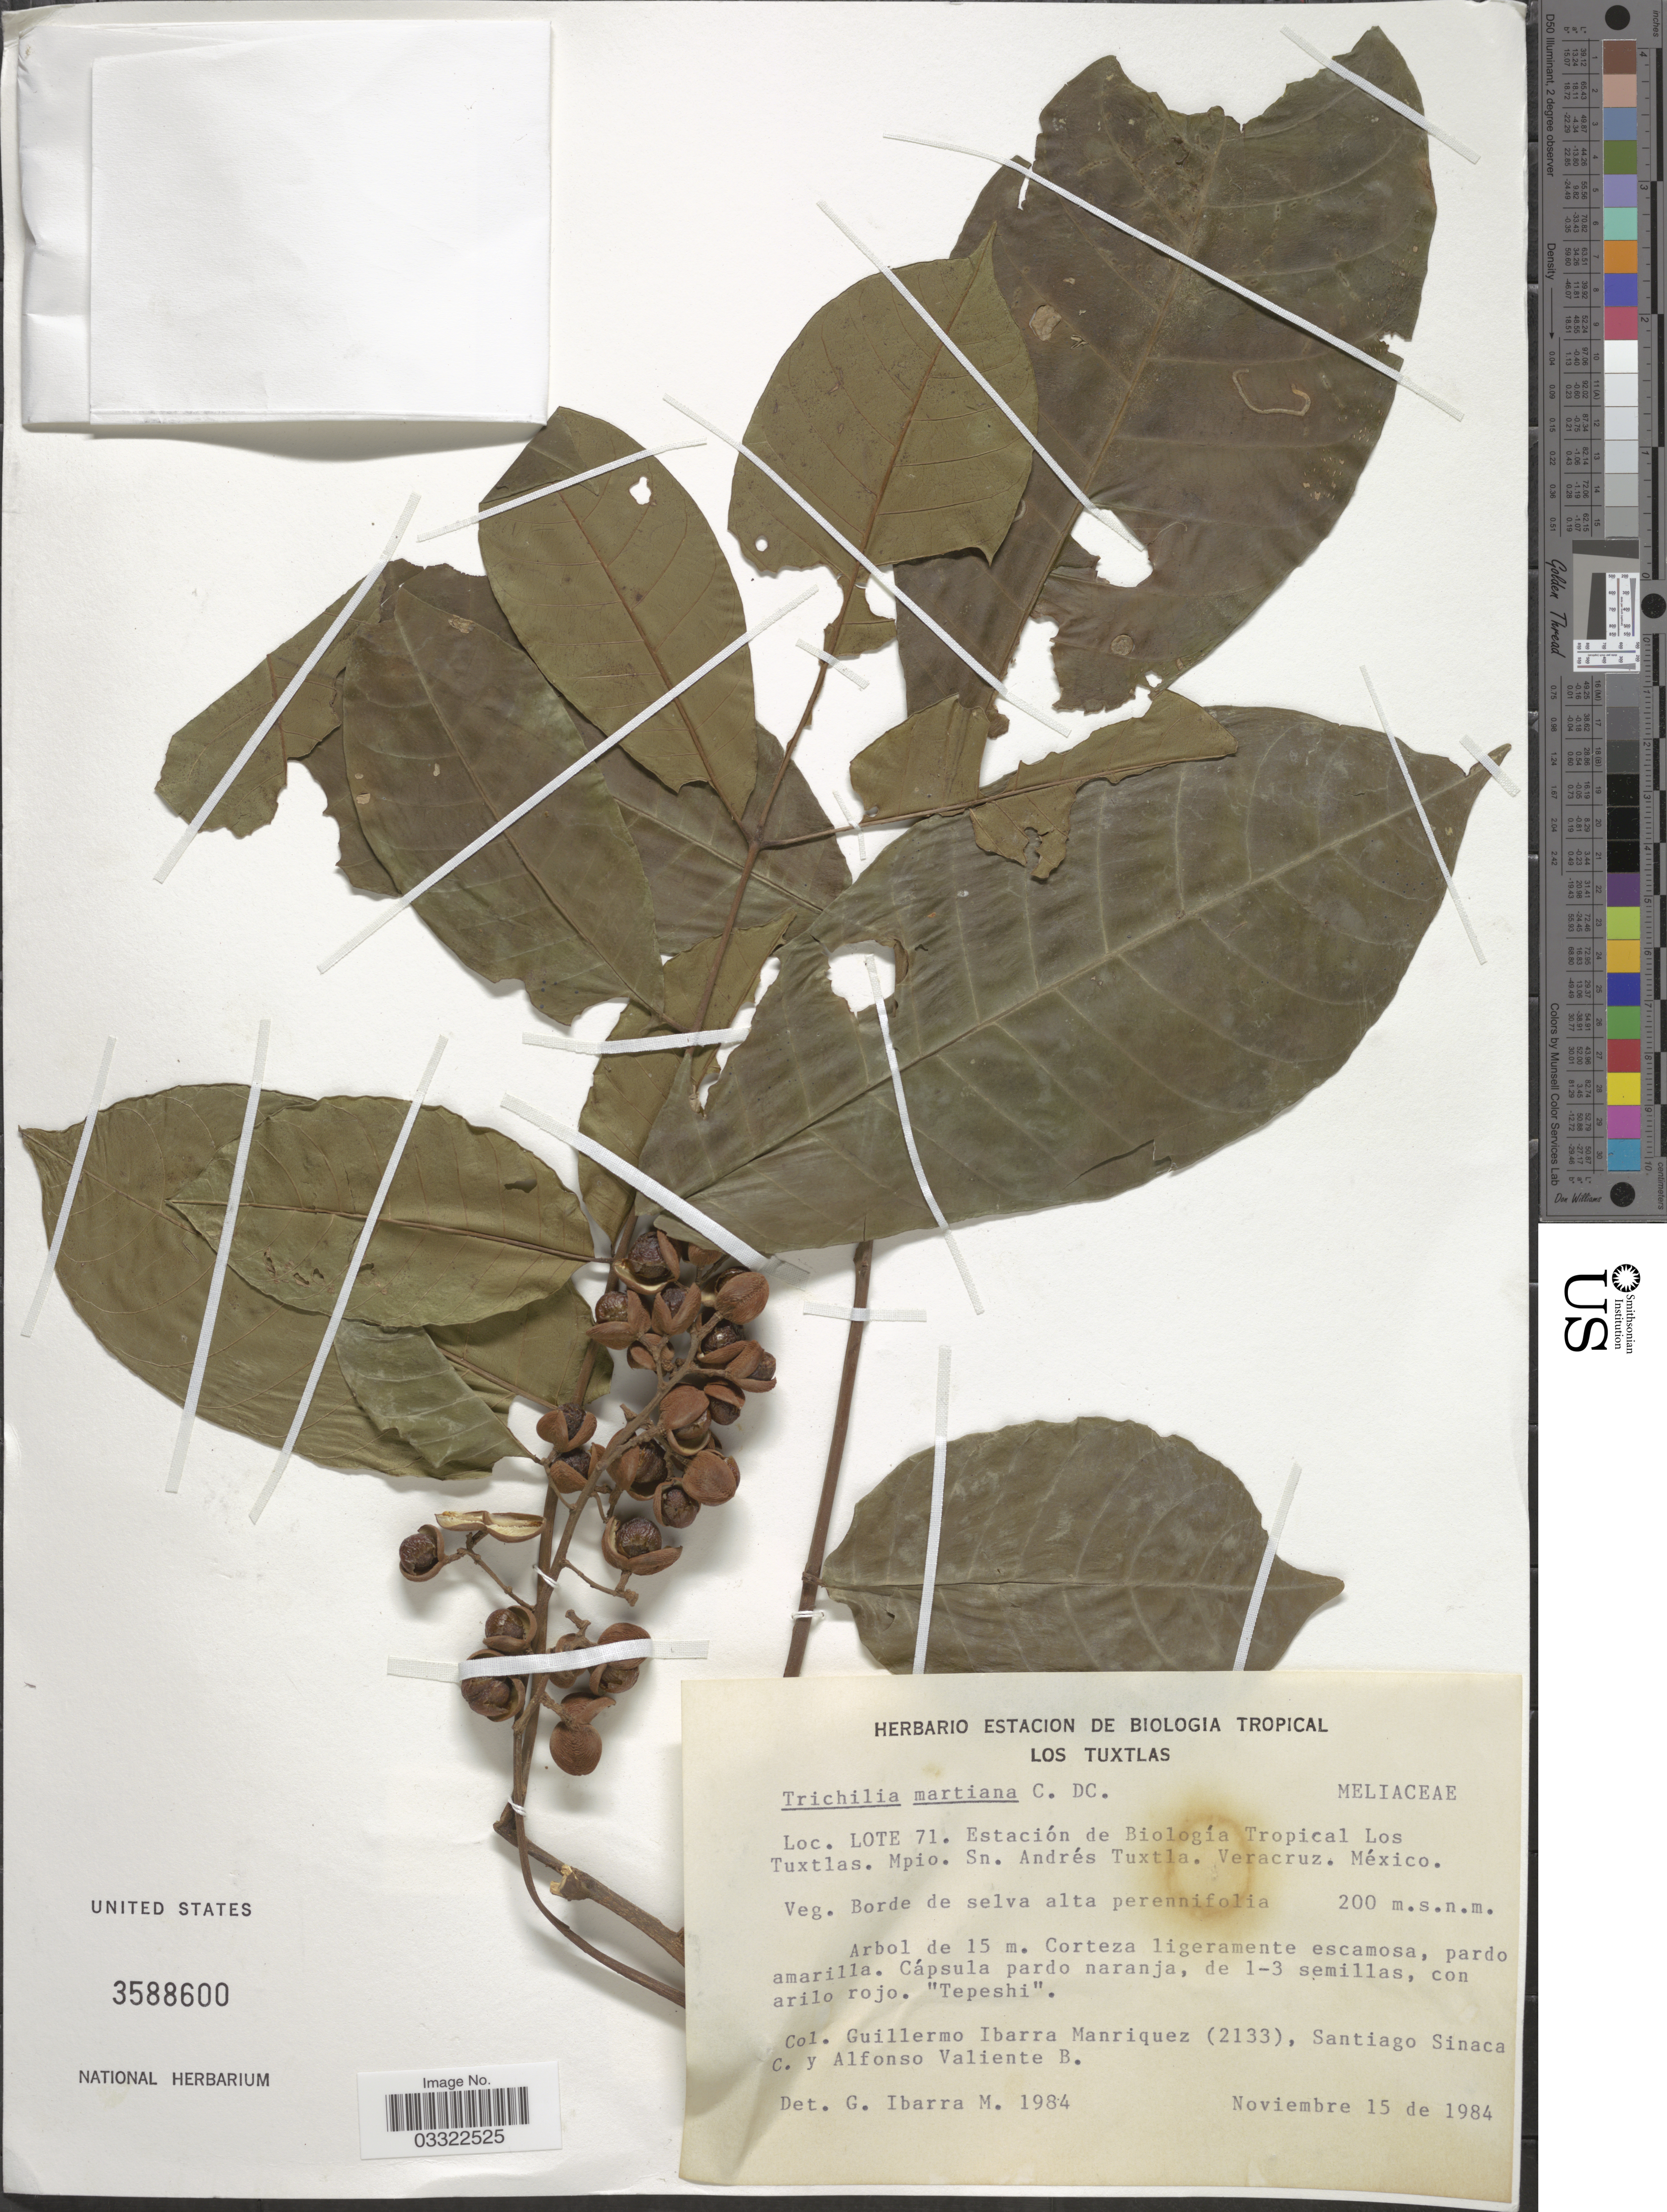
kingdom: Plantae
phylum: Tracheophyta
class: Magnoliopsida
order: Sapindales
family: Meliaceae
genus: Trichilia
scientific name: Trichilia martiana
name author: C. DC.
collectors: G. Ibarra-Manríquez, S. Sinaca-Colin & A. Valiente B.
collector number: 2133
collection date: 1984-11-15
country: Mexico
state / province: Veracruz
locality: LOTE 71. Estación de Biología Tropical Los Tuxtlas. Mpio. Sn. Andrés Tuxtla. Veracruz.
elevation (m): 200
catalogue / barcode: US 3588600